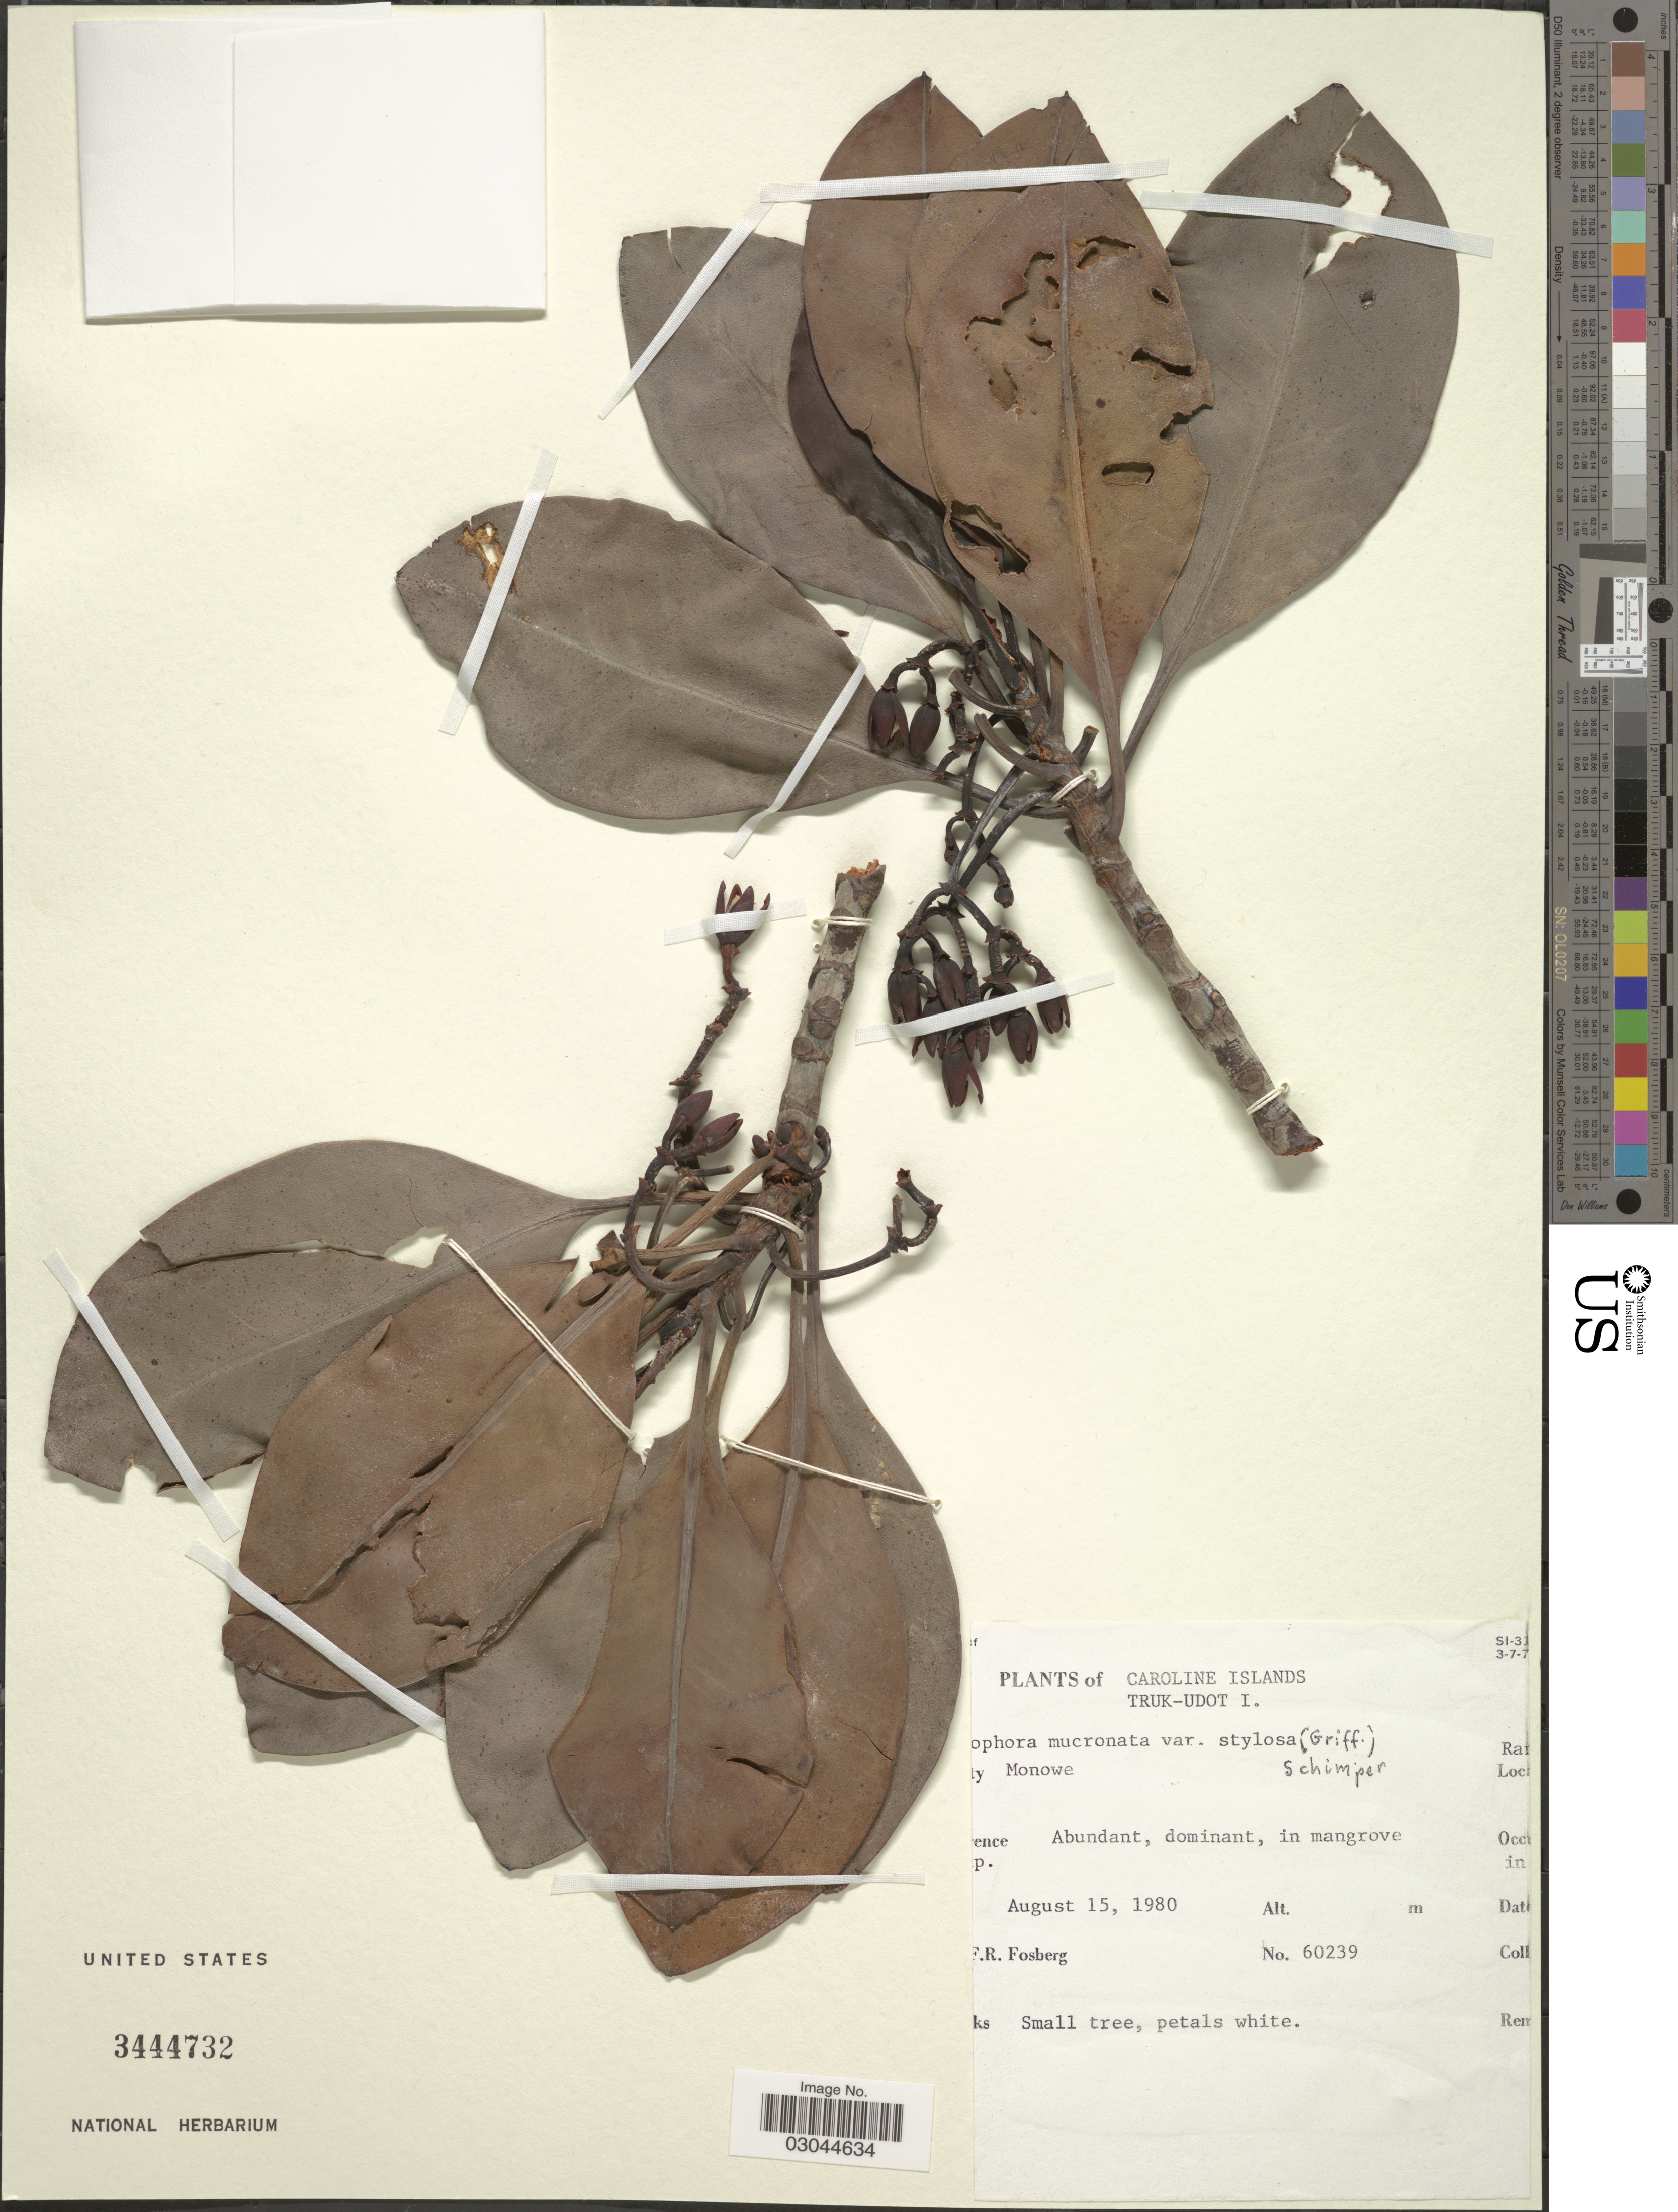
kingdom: Plantae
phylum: Tracheophyta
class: Magnoliopsida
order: Malpighiales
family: Rhizophoraceae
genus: Rhizophora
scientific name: Rhizophora mucronata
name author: Lam.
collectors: F. R. Fosberg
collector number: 60239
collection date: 1980-08-15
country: Micronesia, Federated States of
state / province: Truk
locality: Caroline Islands. Truk-Udot I. Monowe.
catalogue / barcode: US 3444732